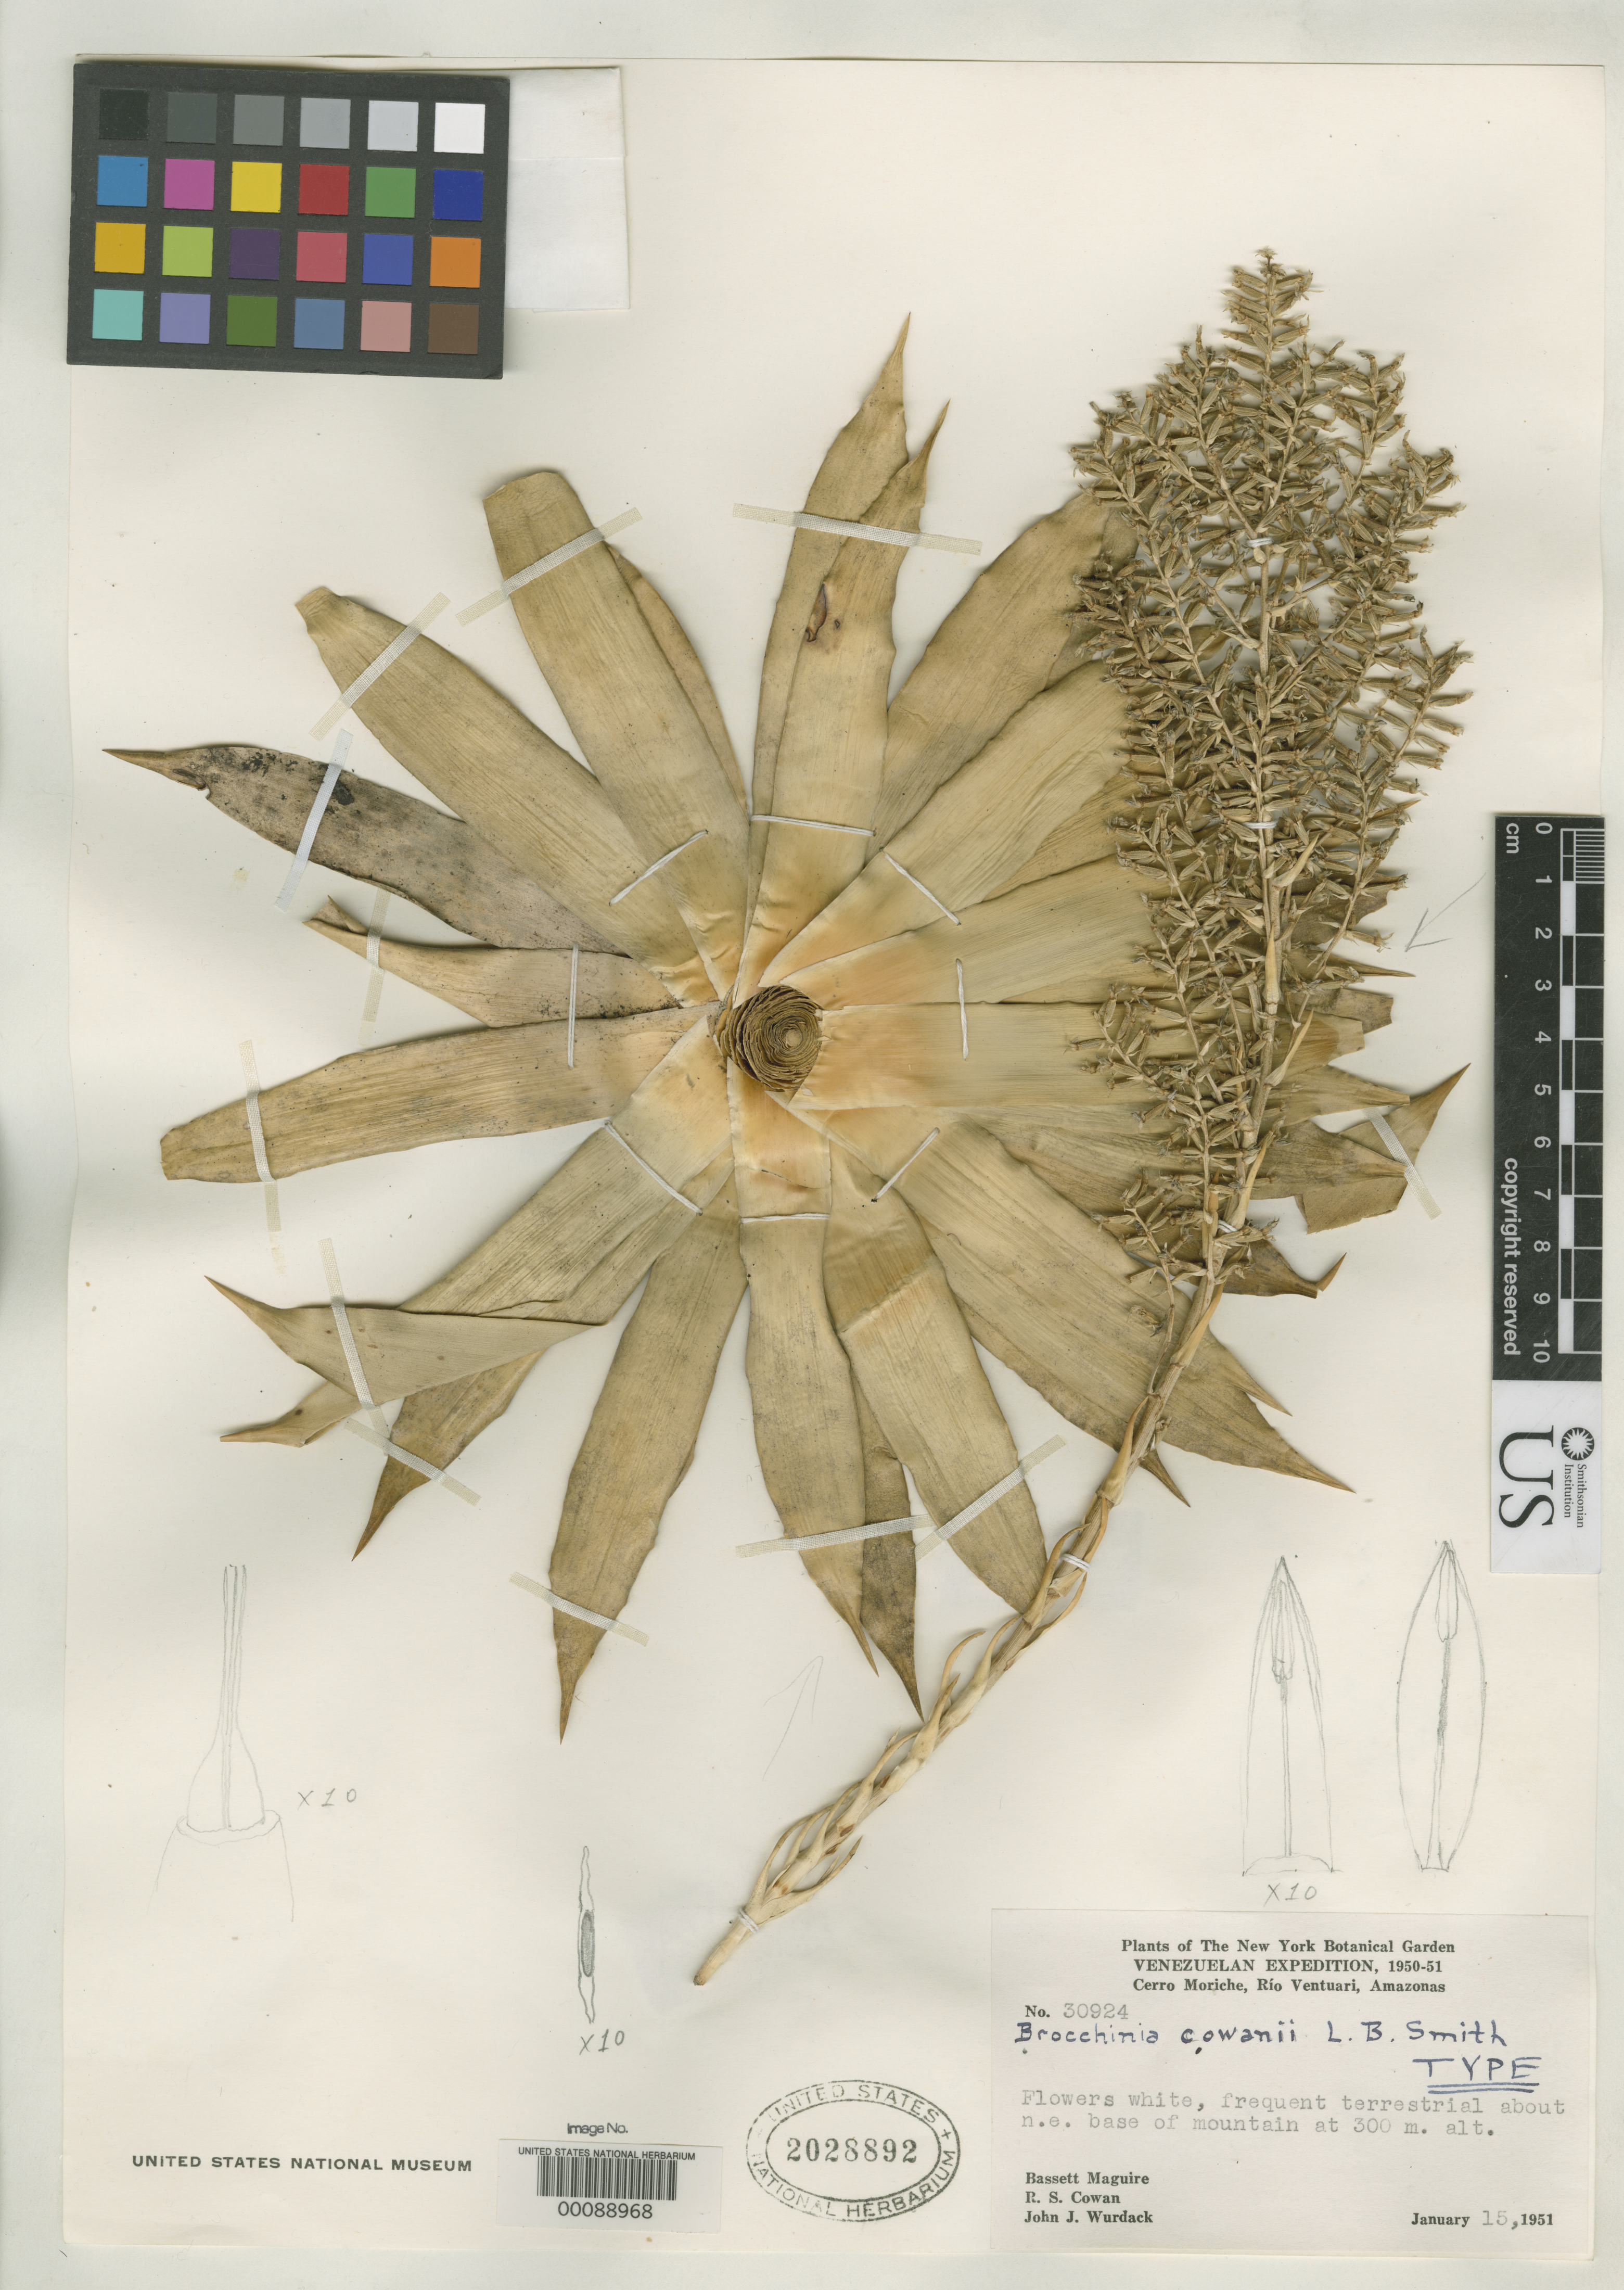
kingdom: Plantae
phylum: Tracheophyta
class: Liliopsida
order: Poales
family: Bromeliaceae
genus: Brocchinia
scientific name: Brocchinia cowanii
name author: L.B. Sm.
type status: Holotype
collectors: B. Maguire, R. Cowen & J. J. Wurdack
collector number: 30924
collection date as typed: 15 Jan 1951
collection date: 1951-01-15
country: Venezuela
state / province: Amazonas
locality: Cerro Moriche, Rio Ventuari.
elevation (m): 1250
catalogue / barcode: US 2028892